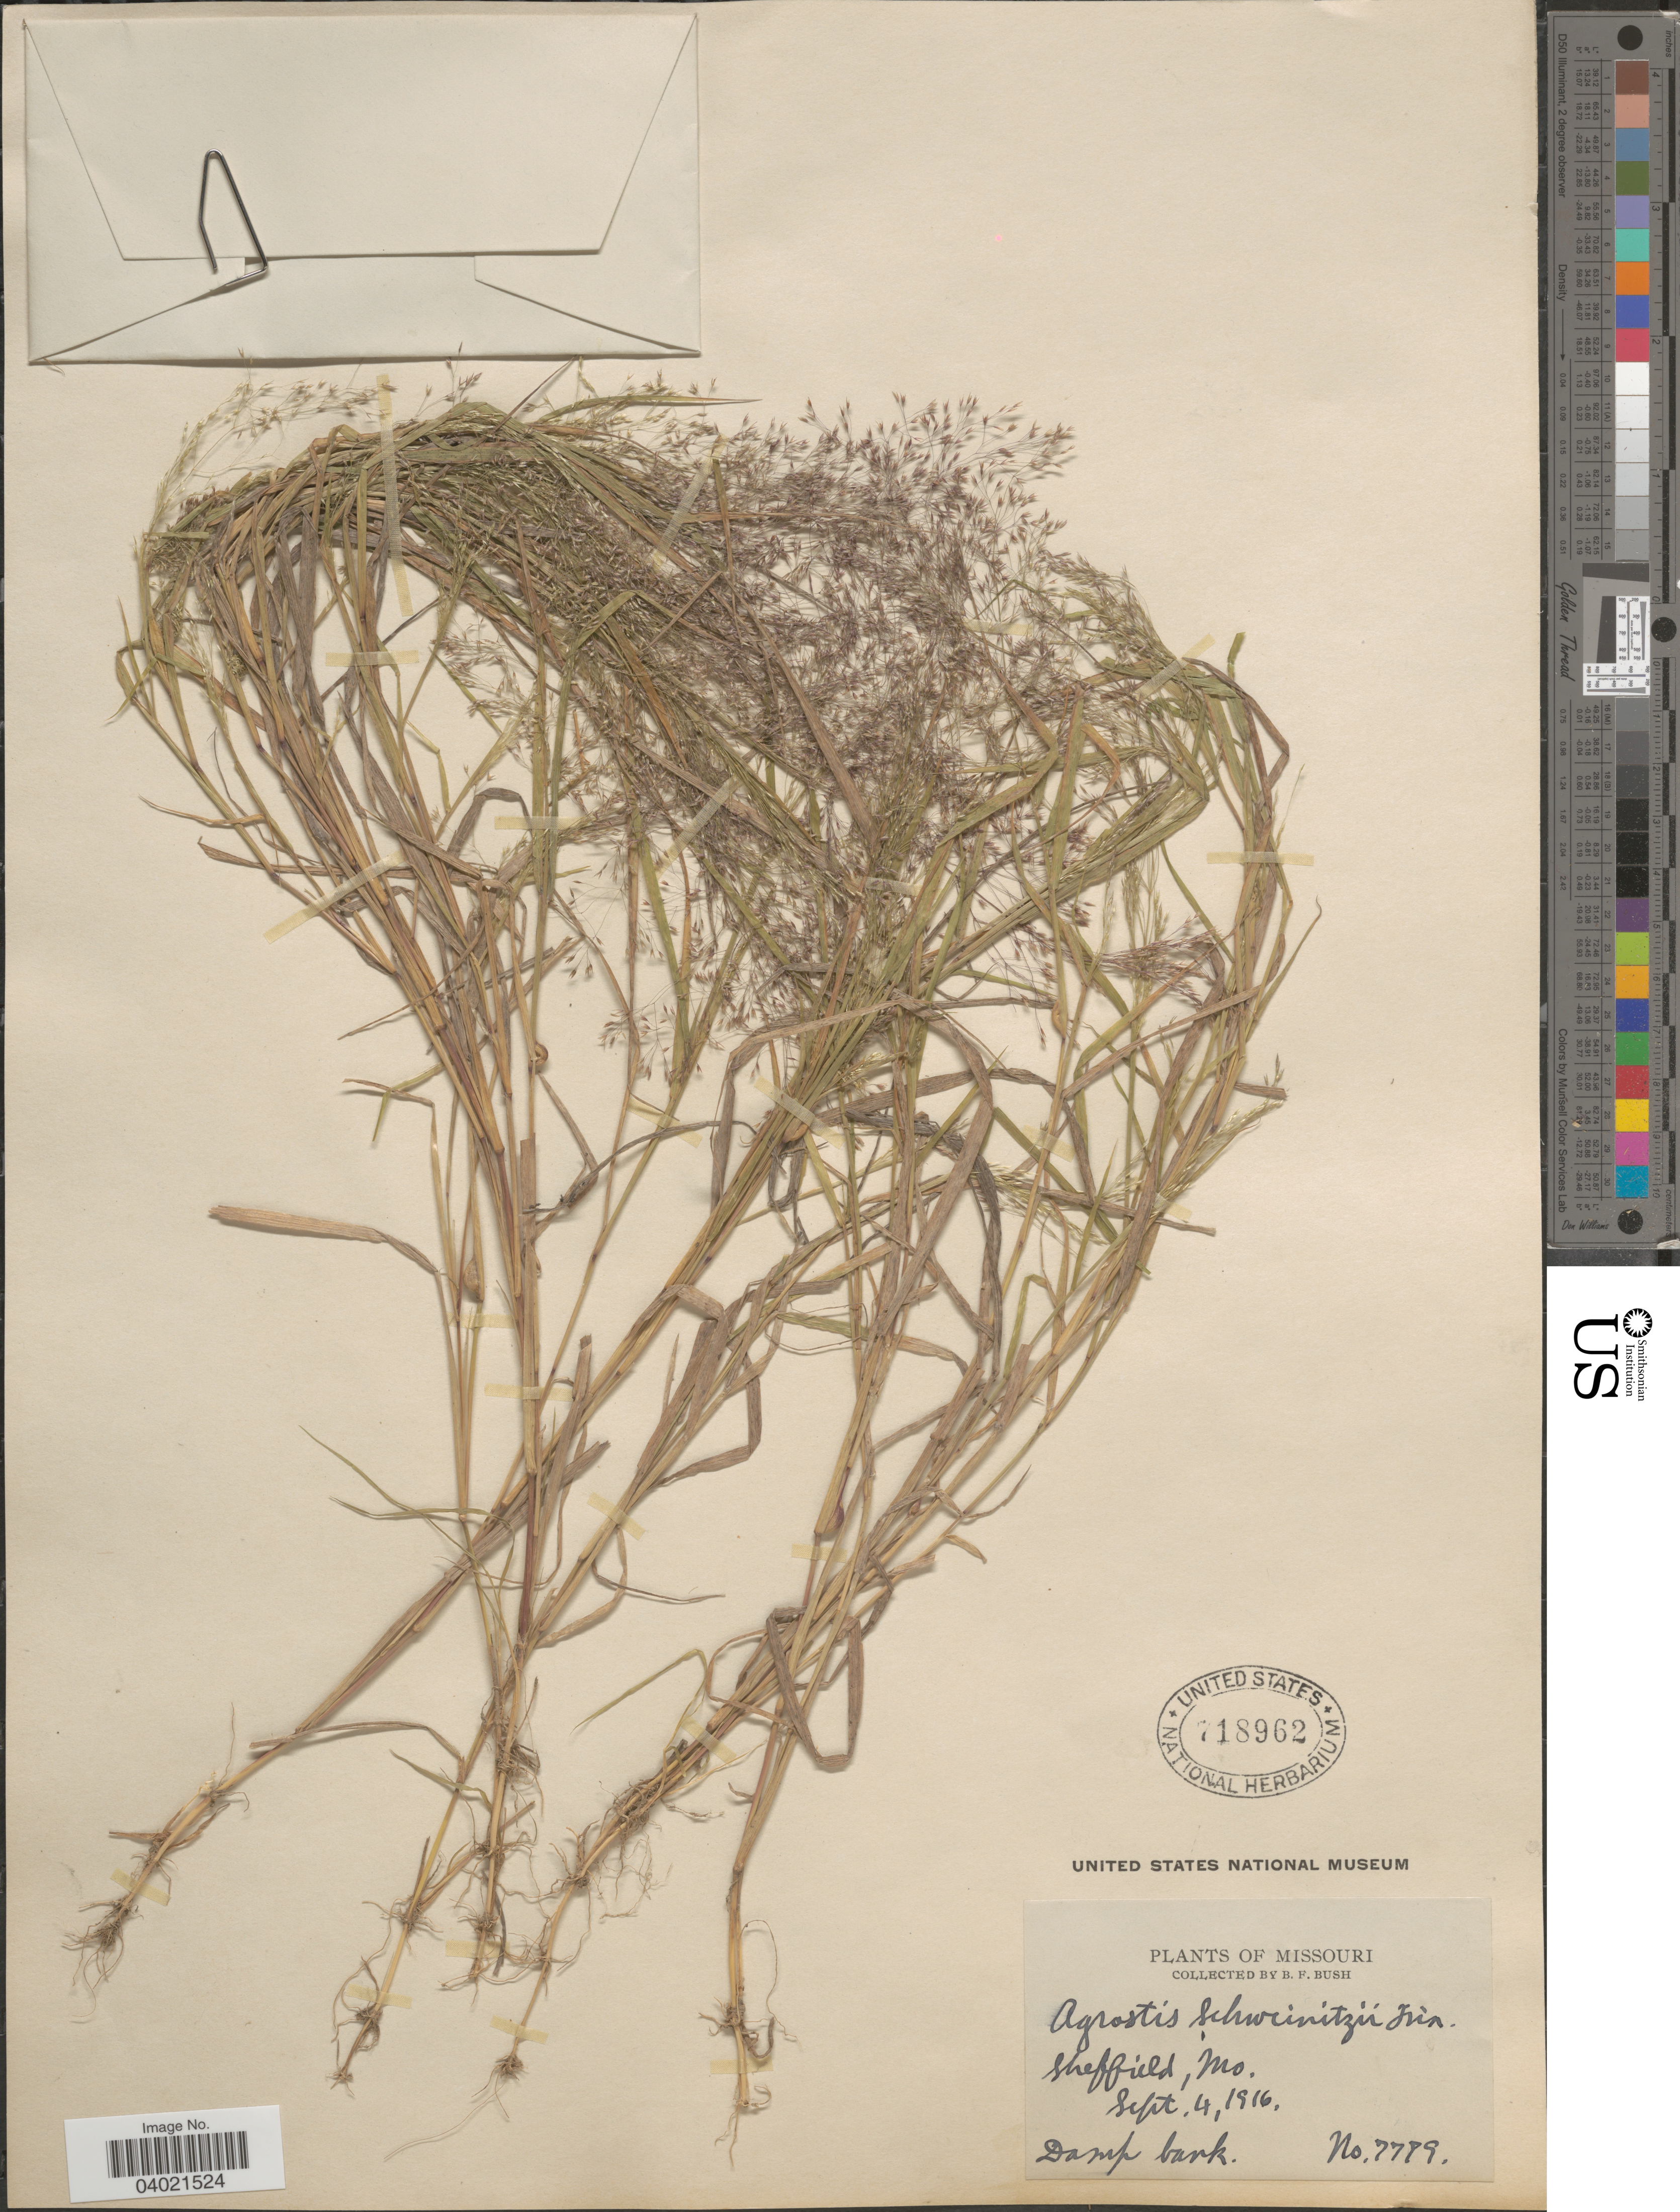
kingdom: Plantae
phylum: Tracheophyta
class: Liliopsida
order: Poales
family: Poaceae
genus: Agrostis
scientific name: Agrostis perennans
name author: (Walter) Tuck.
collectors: B. F. Bush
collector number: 7779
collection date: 1916-09-04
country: United States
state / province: Missouri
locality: Sheffield.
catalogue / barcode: US 718962